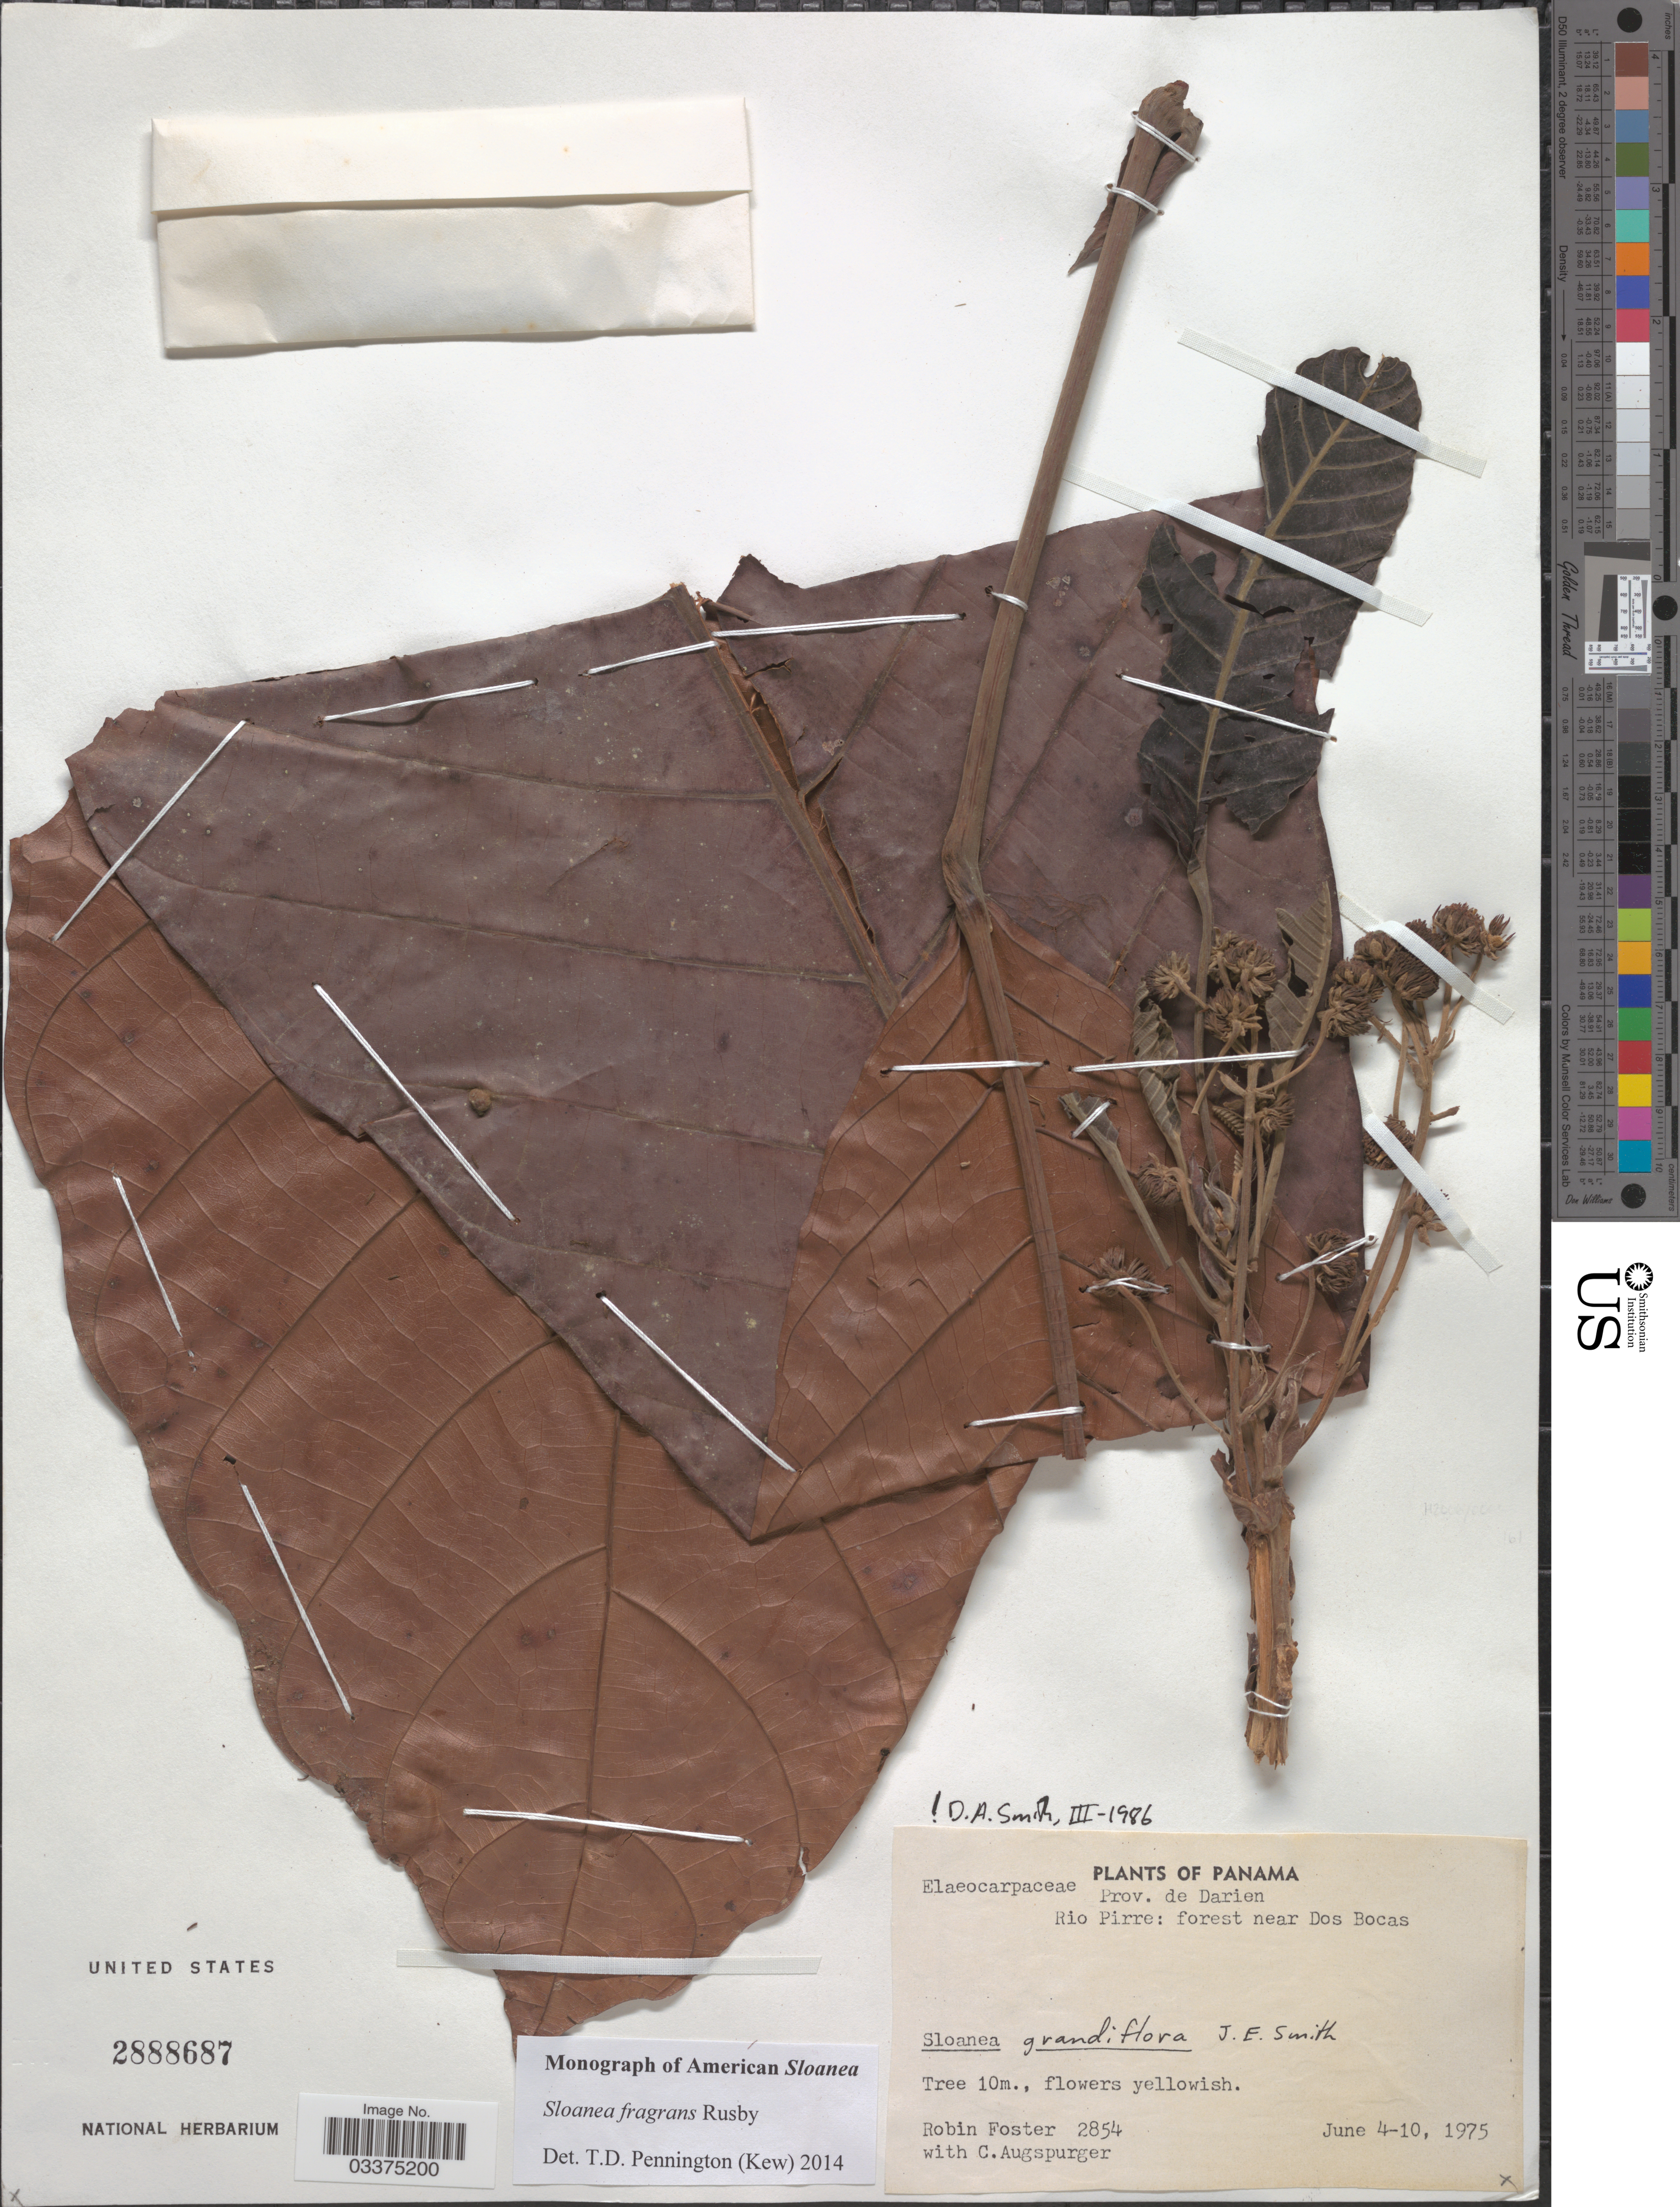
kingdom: Plantae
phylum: Tracheophyta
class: Magnoliopsida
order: Oxalidales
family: Elaeocarpaceae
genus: Sloanea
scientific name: Sloanea fragrans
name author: Rusby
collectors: R. B. Foster & C. Augspurger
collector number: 2854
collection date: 1975-06-04/1975-06-10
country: Panama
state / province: Darién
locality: Rio Pirre: forest near Dos Bocas.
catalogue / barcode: US 2888687